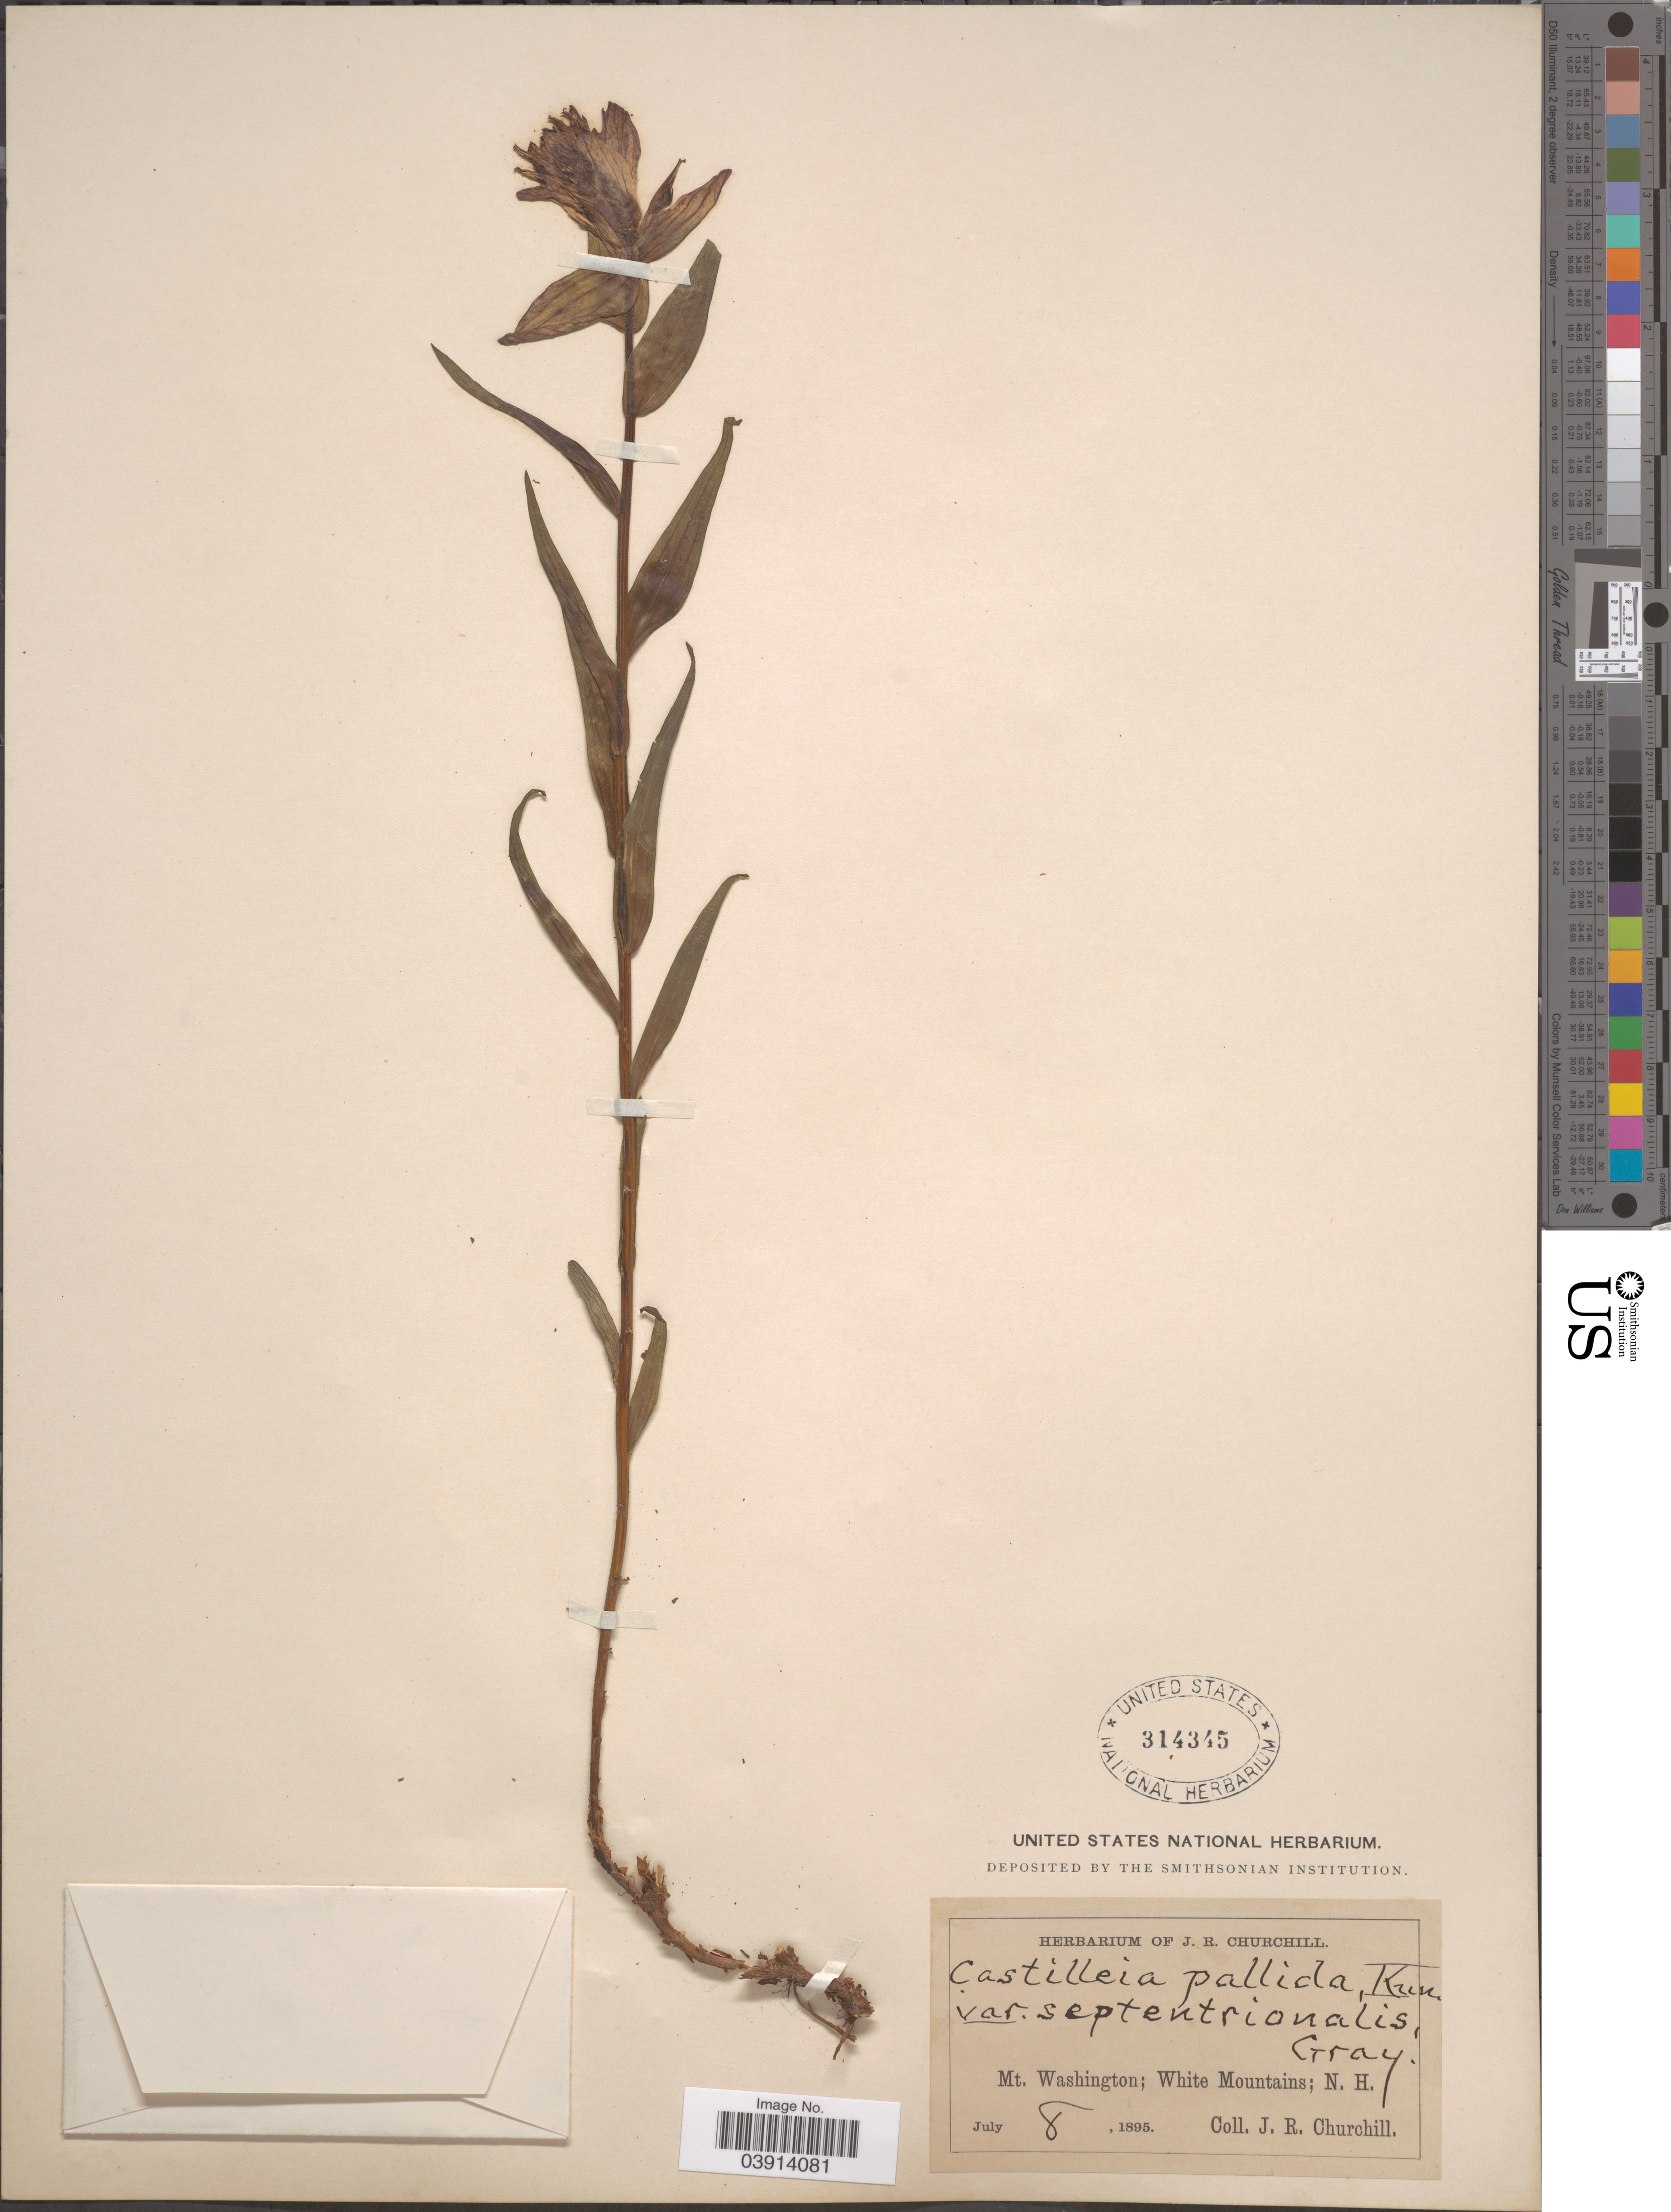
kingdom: Plantae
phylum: Tracheophyta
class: Magnoliopsida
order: Lamiales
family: Orobanchaceae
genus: Castilleja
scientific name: Castilleja septentrionalis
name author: Lindl.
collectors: J. Churchill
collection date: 1895-07-08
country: United States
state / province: New Hampshire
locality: Mt. Washington; White Mountains.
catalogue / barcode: US 314345